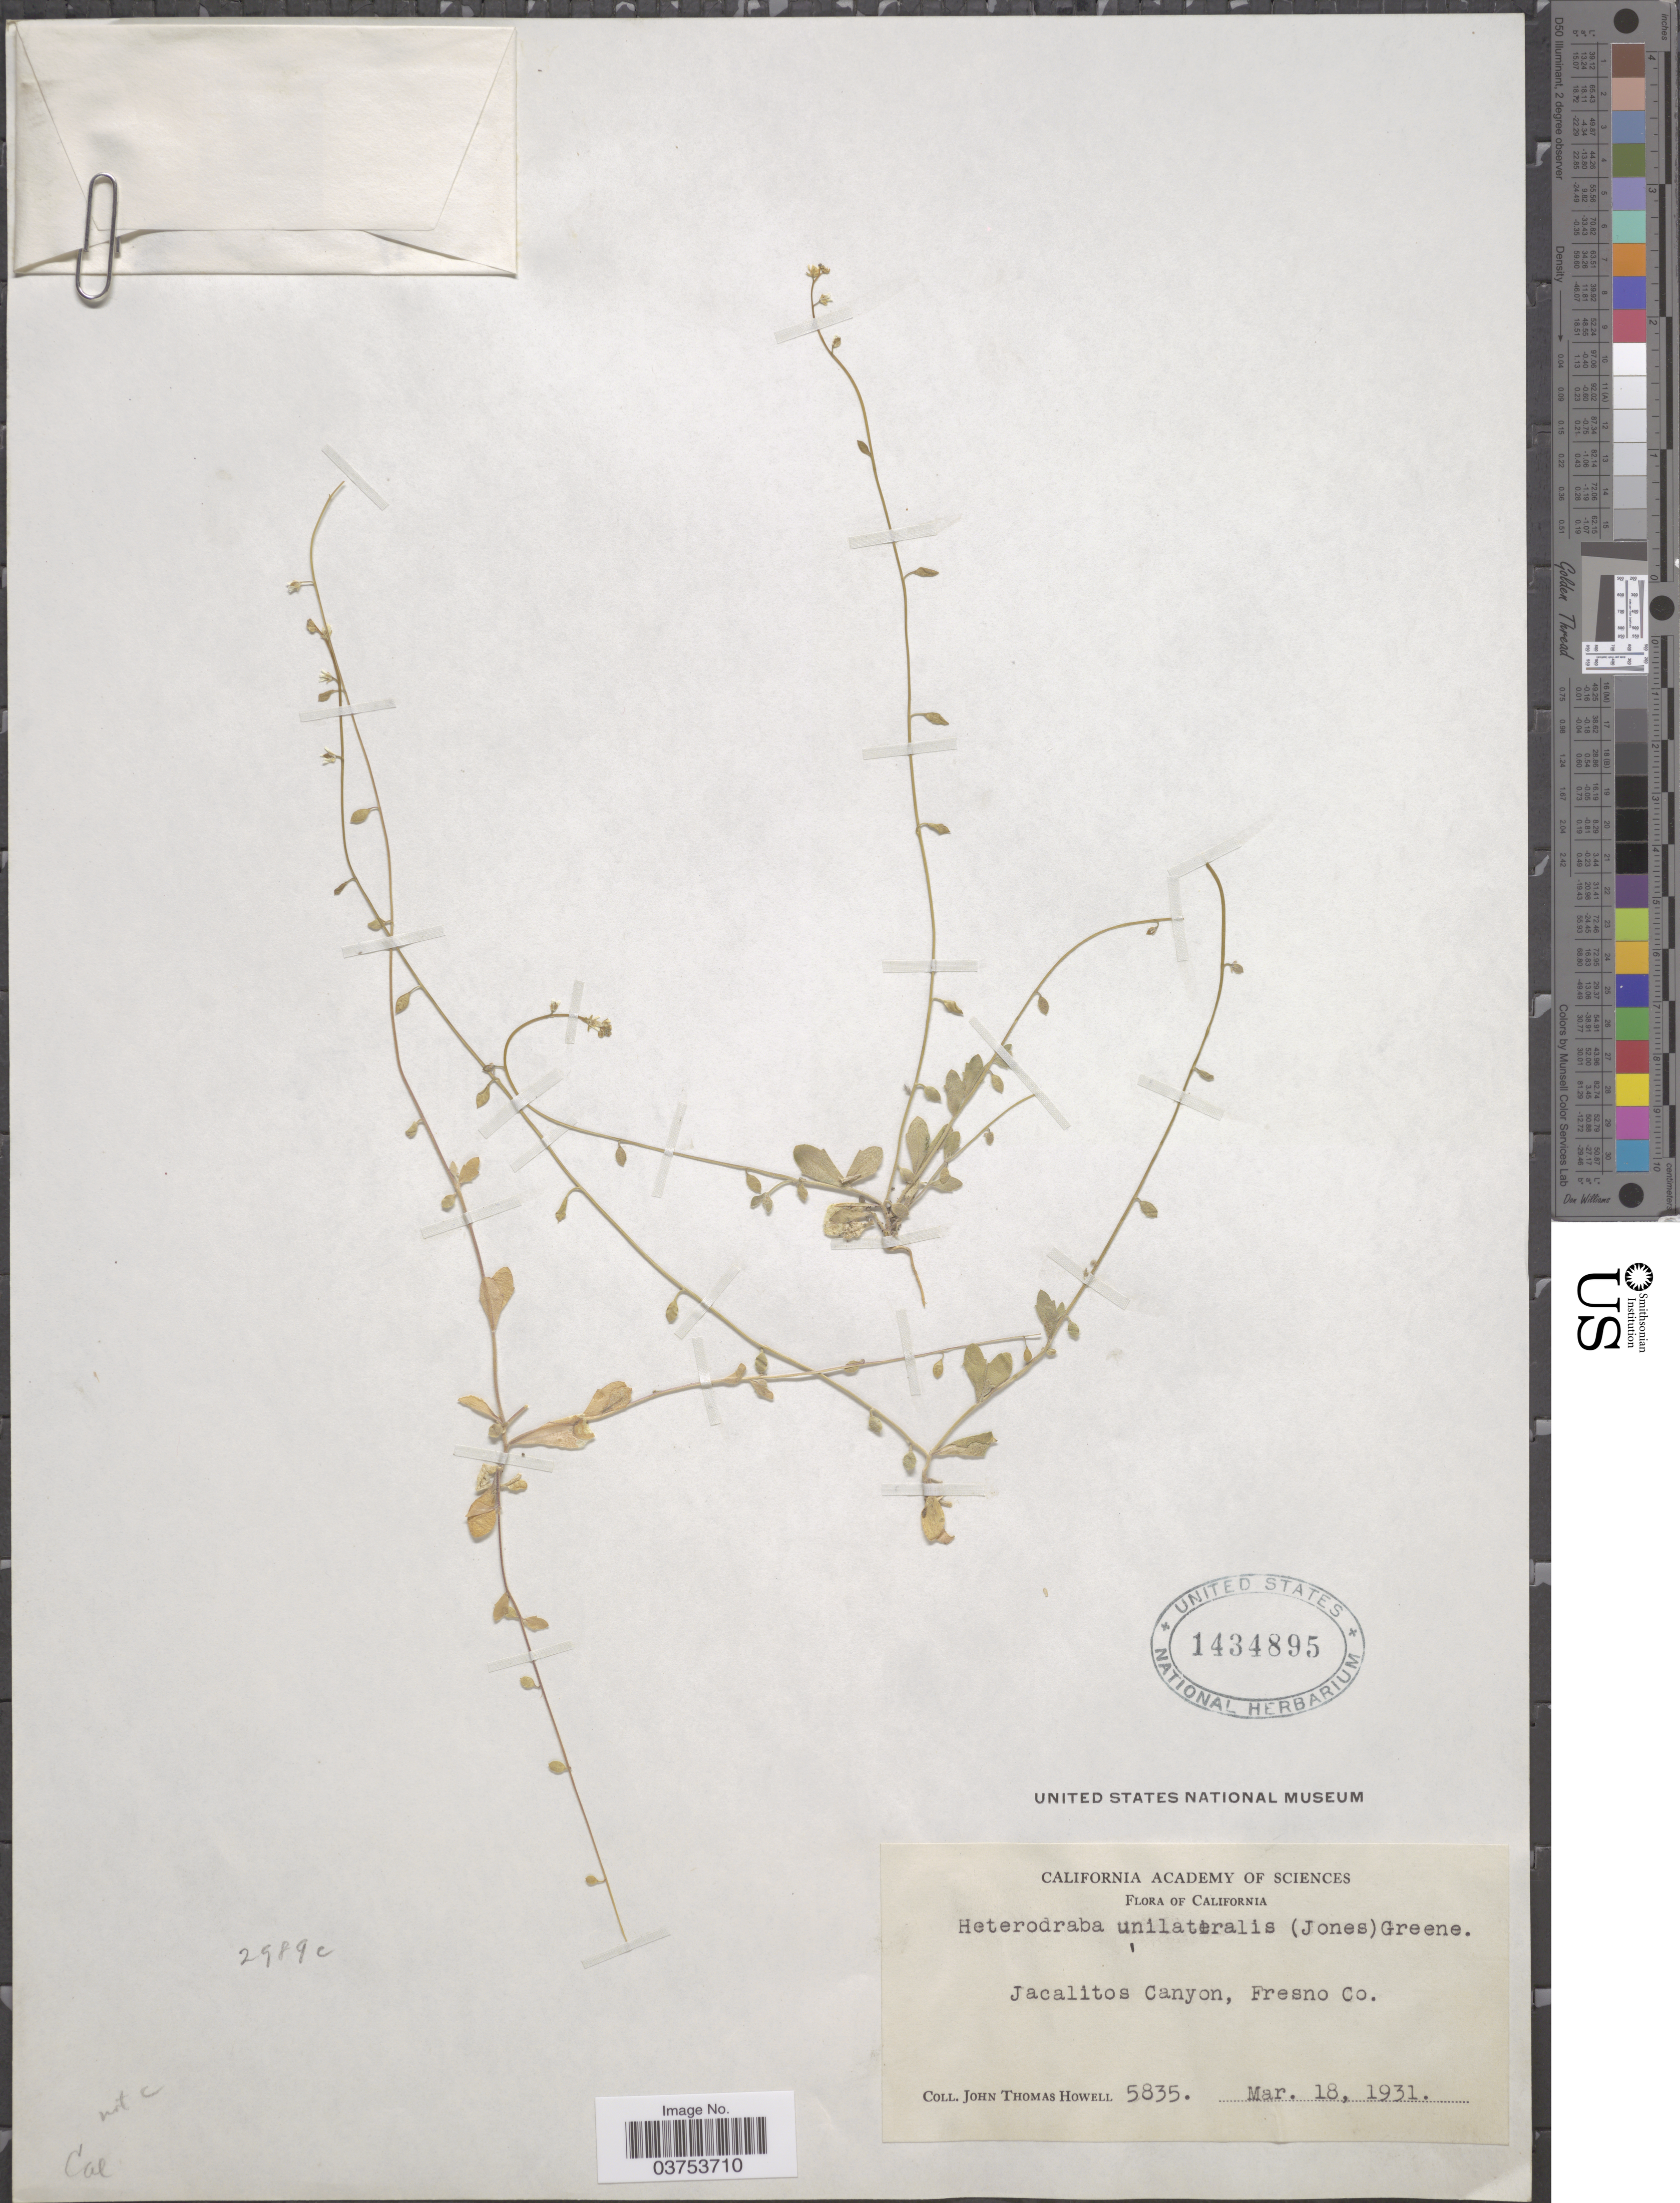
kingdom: Plantae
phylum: Tracheophyta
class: Magnoliopsida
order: Brassicales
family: Brassicaceae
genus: Heterodraba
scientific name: Heterodraba unilateralis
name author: (M.E. Jones) Greene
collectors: J. T. Howell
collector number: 5835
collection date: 1931-03-18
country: United States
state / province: California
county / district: Fresno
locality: Jacalitos Canyon, Fresno Co.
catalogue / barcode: US 1434895